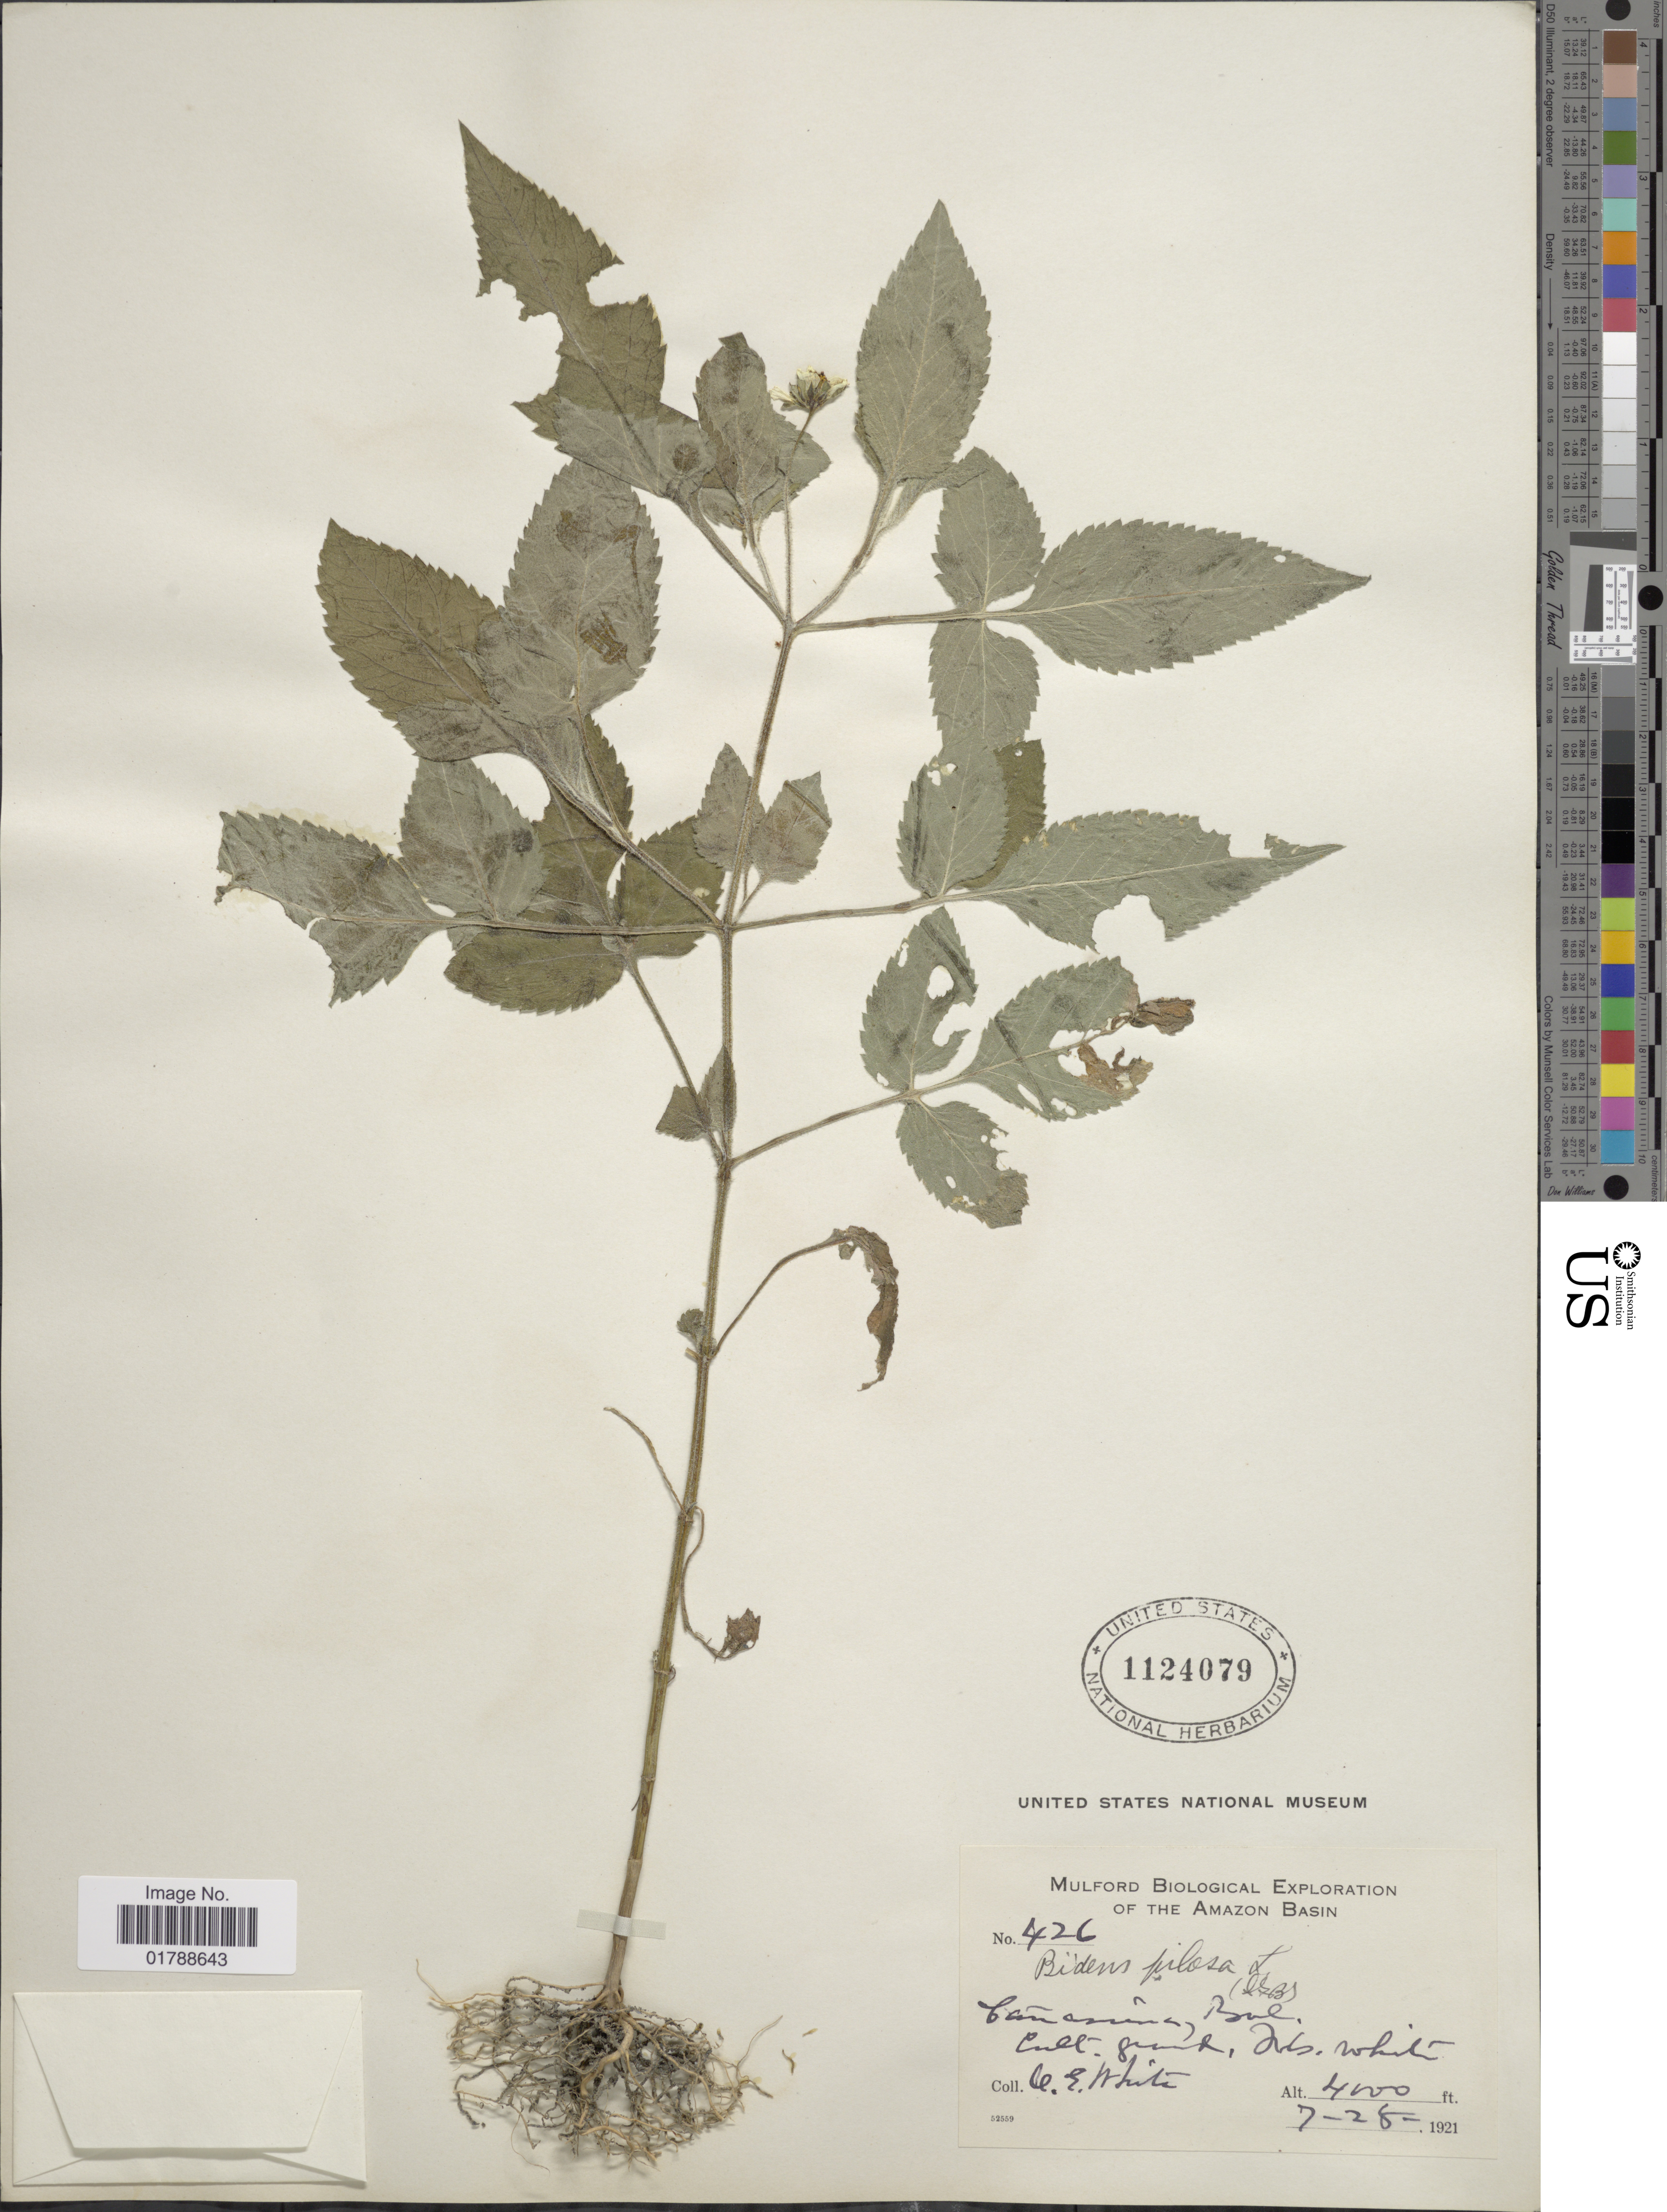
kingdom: Plantae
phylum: Tracheophyta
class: Magnoliopsida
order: Asterales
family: Asteraceae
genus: Bidens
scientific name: Bidens pilosa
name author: L.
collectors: O. E. White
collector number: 426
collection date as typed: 7-28-1921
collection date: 1921-07-28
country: Bolivia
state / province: La Paz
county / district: Inquisivi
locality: Cañamina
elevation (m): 1219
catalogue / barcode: US 1124079